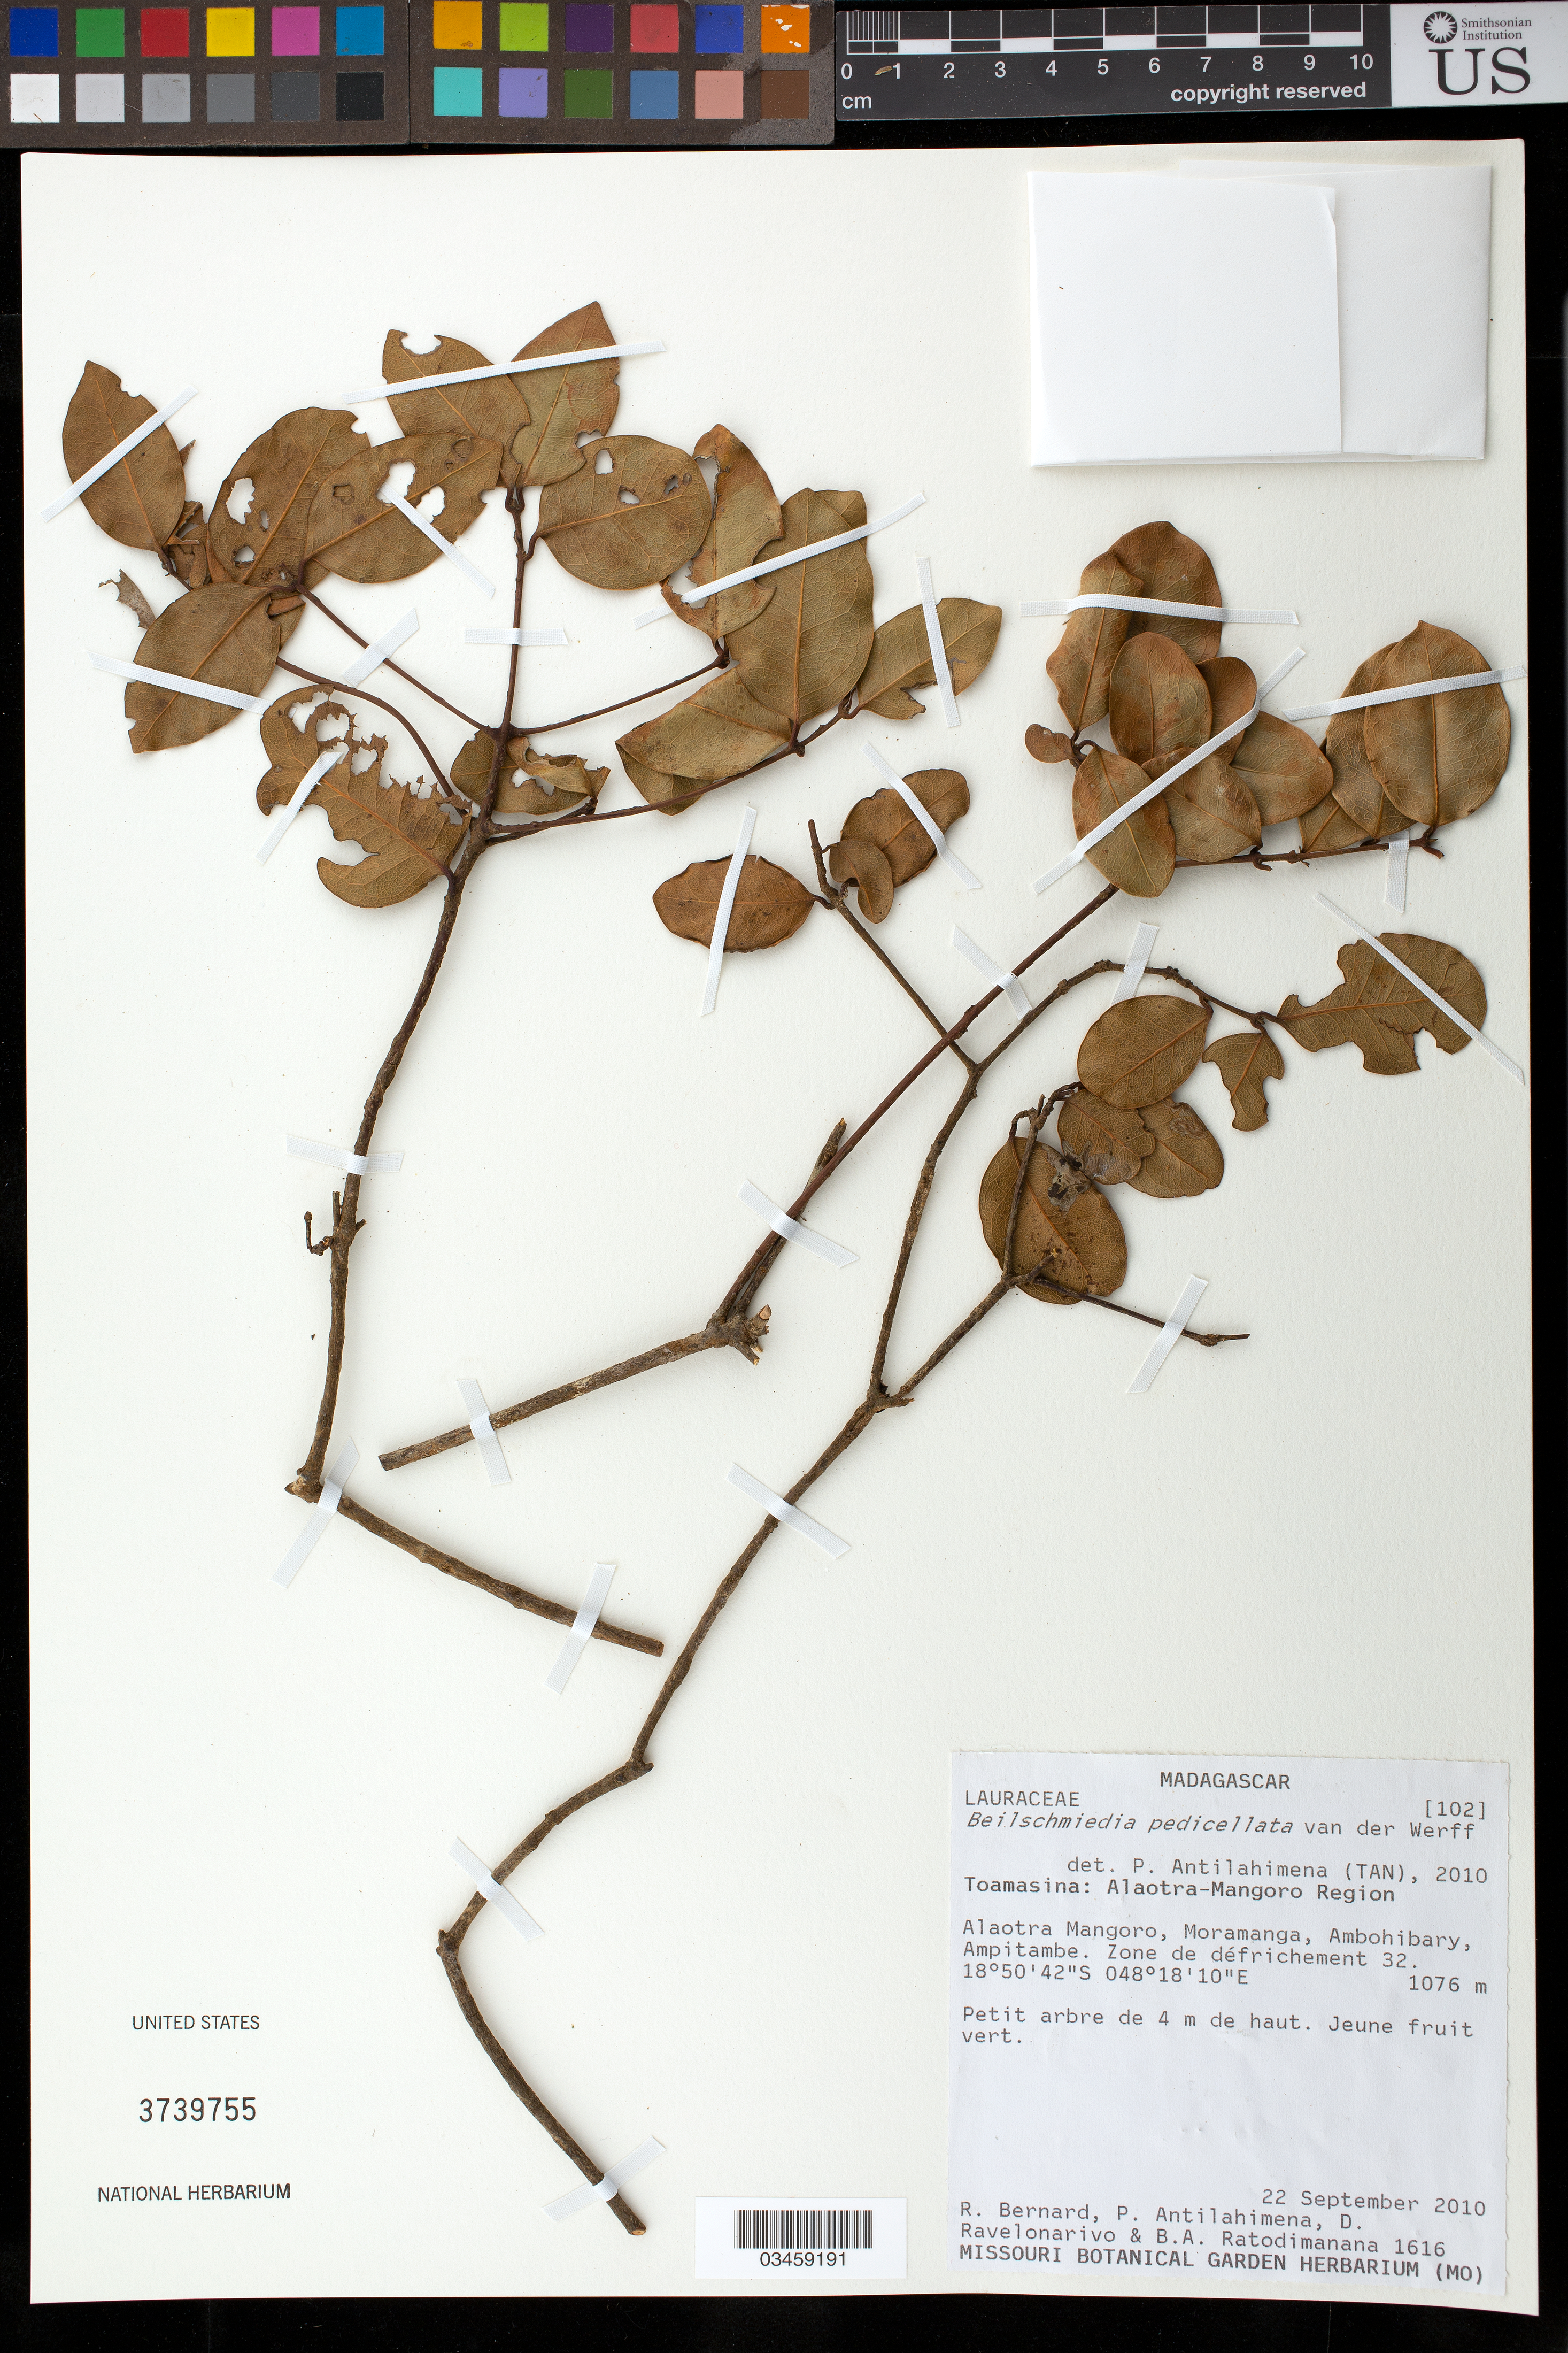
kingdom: Plantae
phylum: Tracheophyta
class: Magnoliopsida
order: Laurales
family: Lauraceae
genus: Beilschmiedia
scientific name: Beilschmiedia pedicellata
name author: van der Werf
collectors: R. Bernard, P. Antilahimena, D. Ravelonarivo & A. Ratodimanana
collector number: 1616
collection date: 2010-09-22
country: Madagascar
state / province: Alaotra Mangoro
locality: Moramanga, Ambohibary, Ampitambe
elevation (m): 328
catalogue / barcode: US 3739755